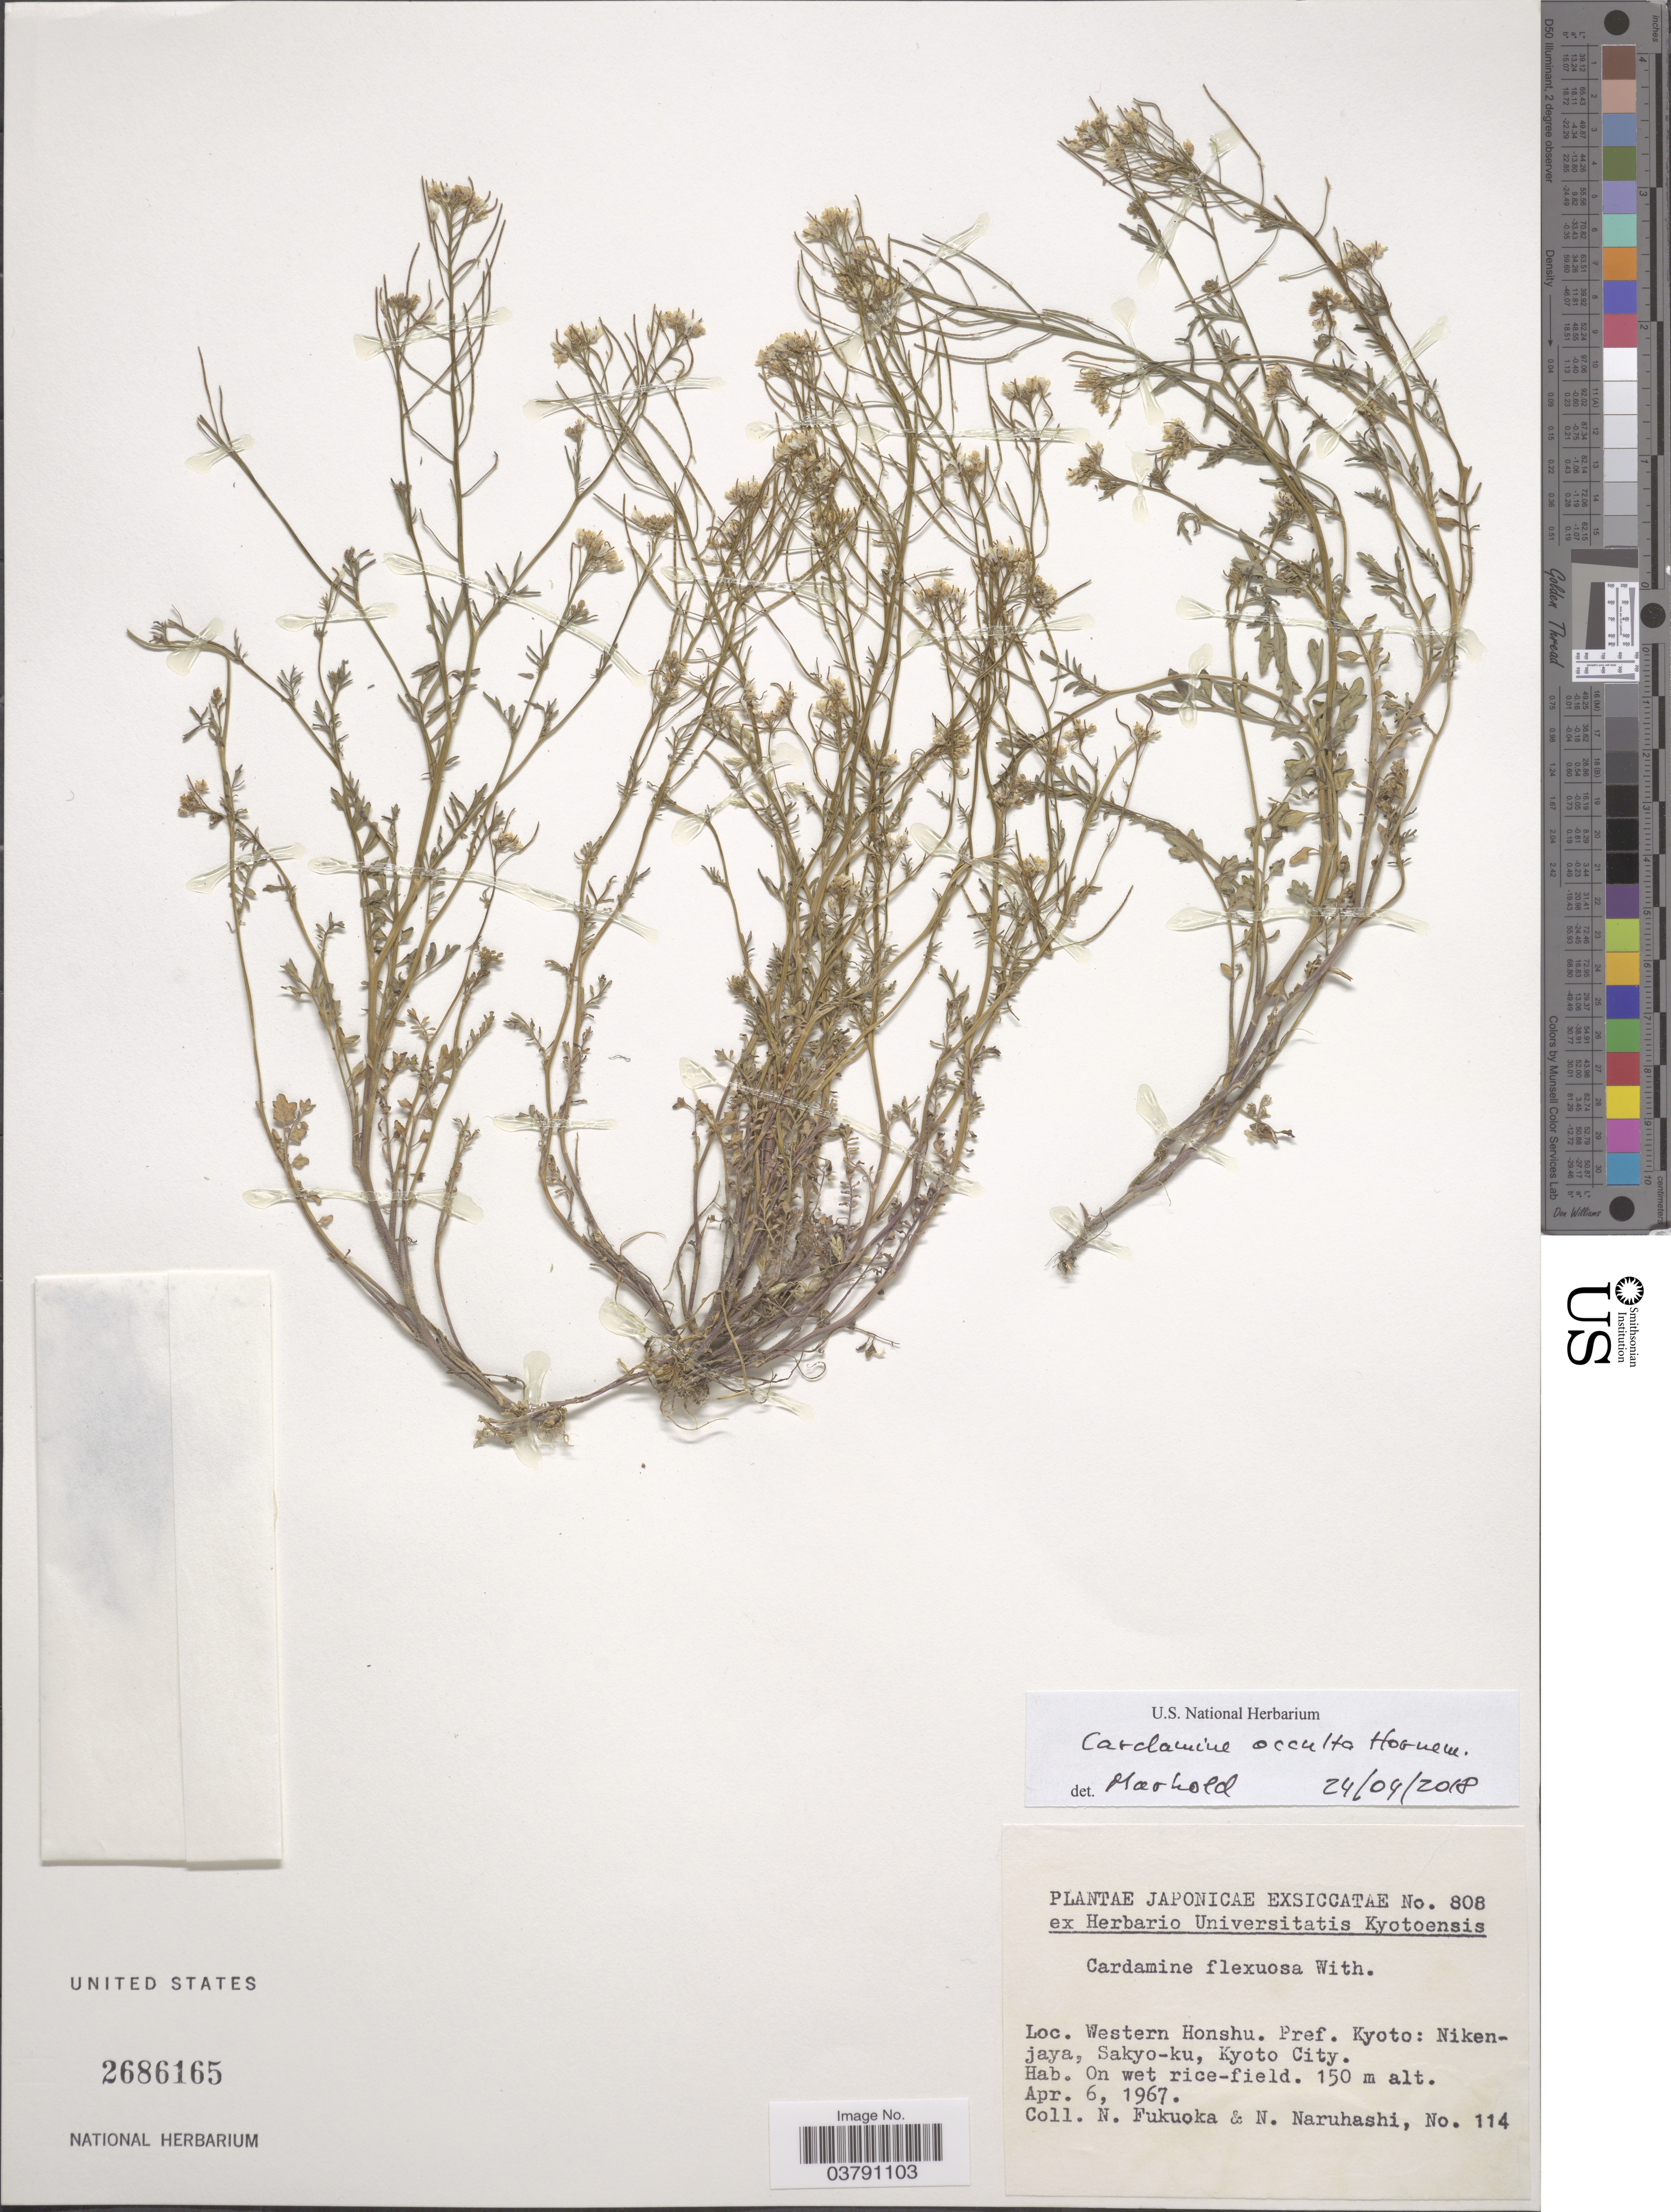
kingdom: Plantae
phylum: Tracheophyta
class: Magnoliopsida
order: Brassicales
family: Brassicaceae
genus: Cardamine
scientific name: Cardamine occulta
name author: Hornem.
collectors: N. Fukuoka & N. Naruhashi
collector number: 114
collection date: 1967-04-06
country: Japan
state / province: Kyoto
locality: Western Honshu. Pref. Kyoto: Nikenjaya, Sakyo-ku, Kyoto City.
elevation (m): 150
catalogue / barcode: US 2686165